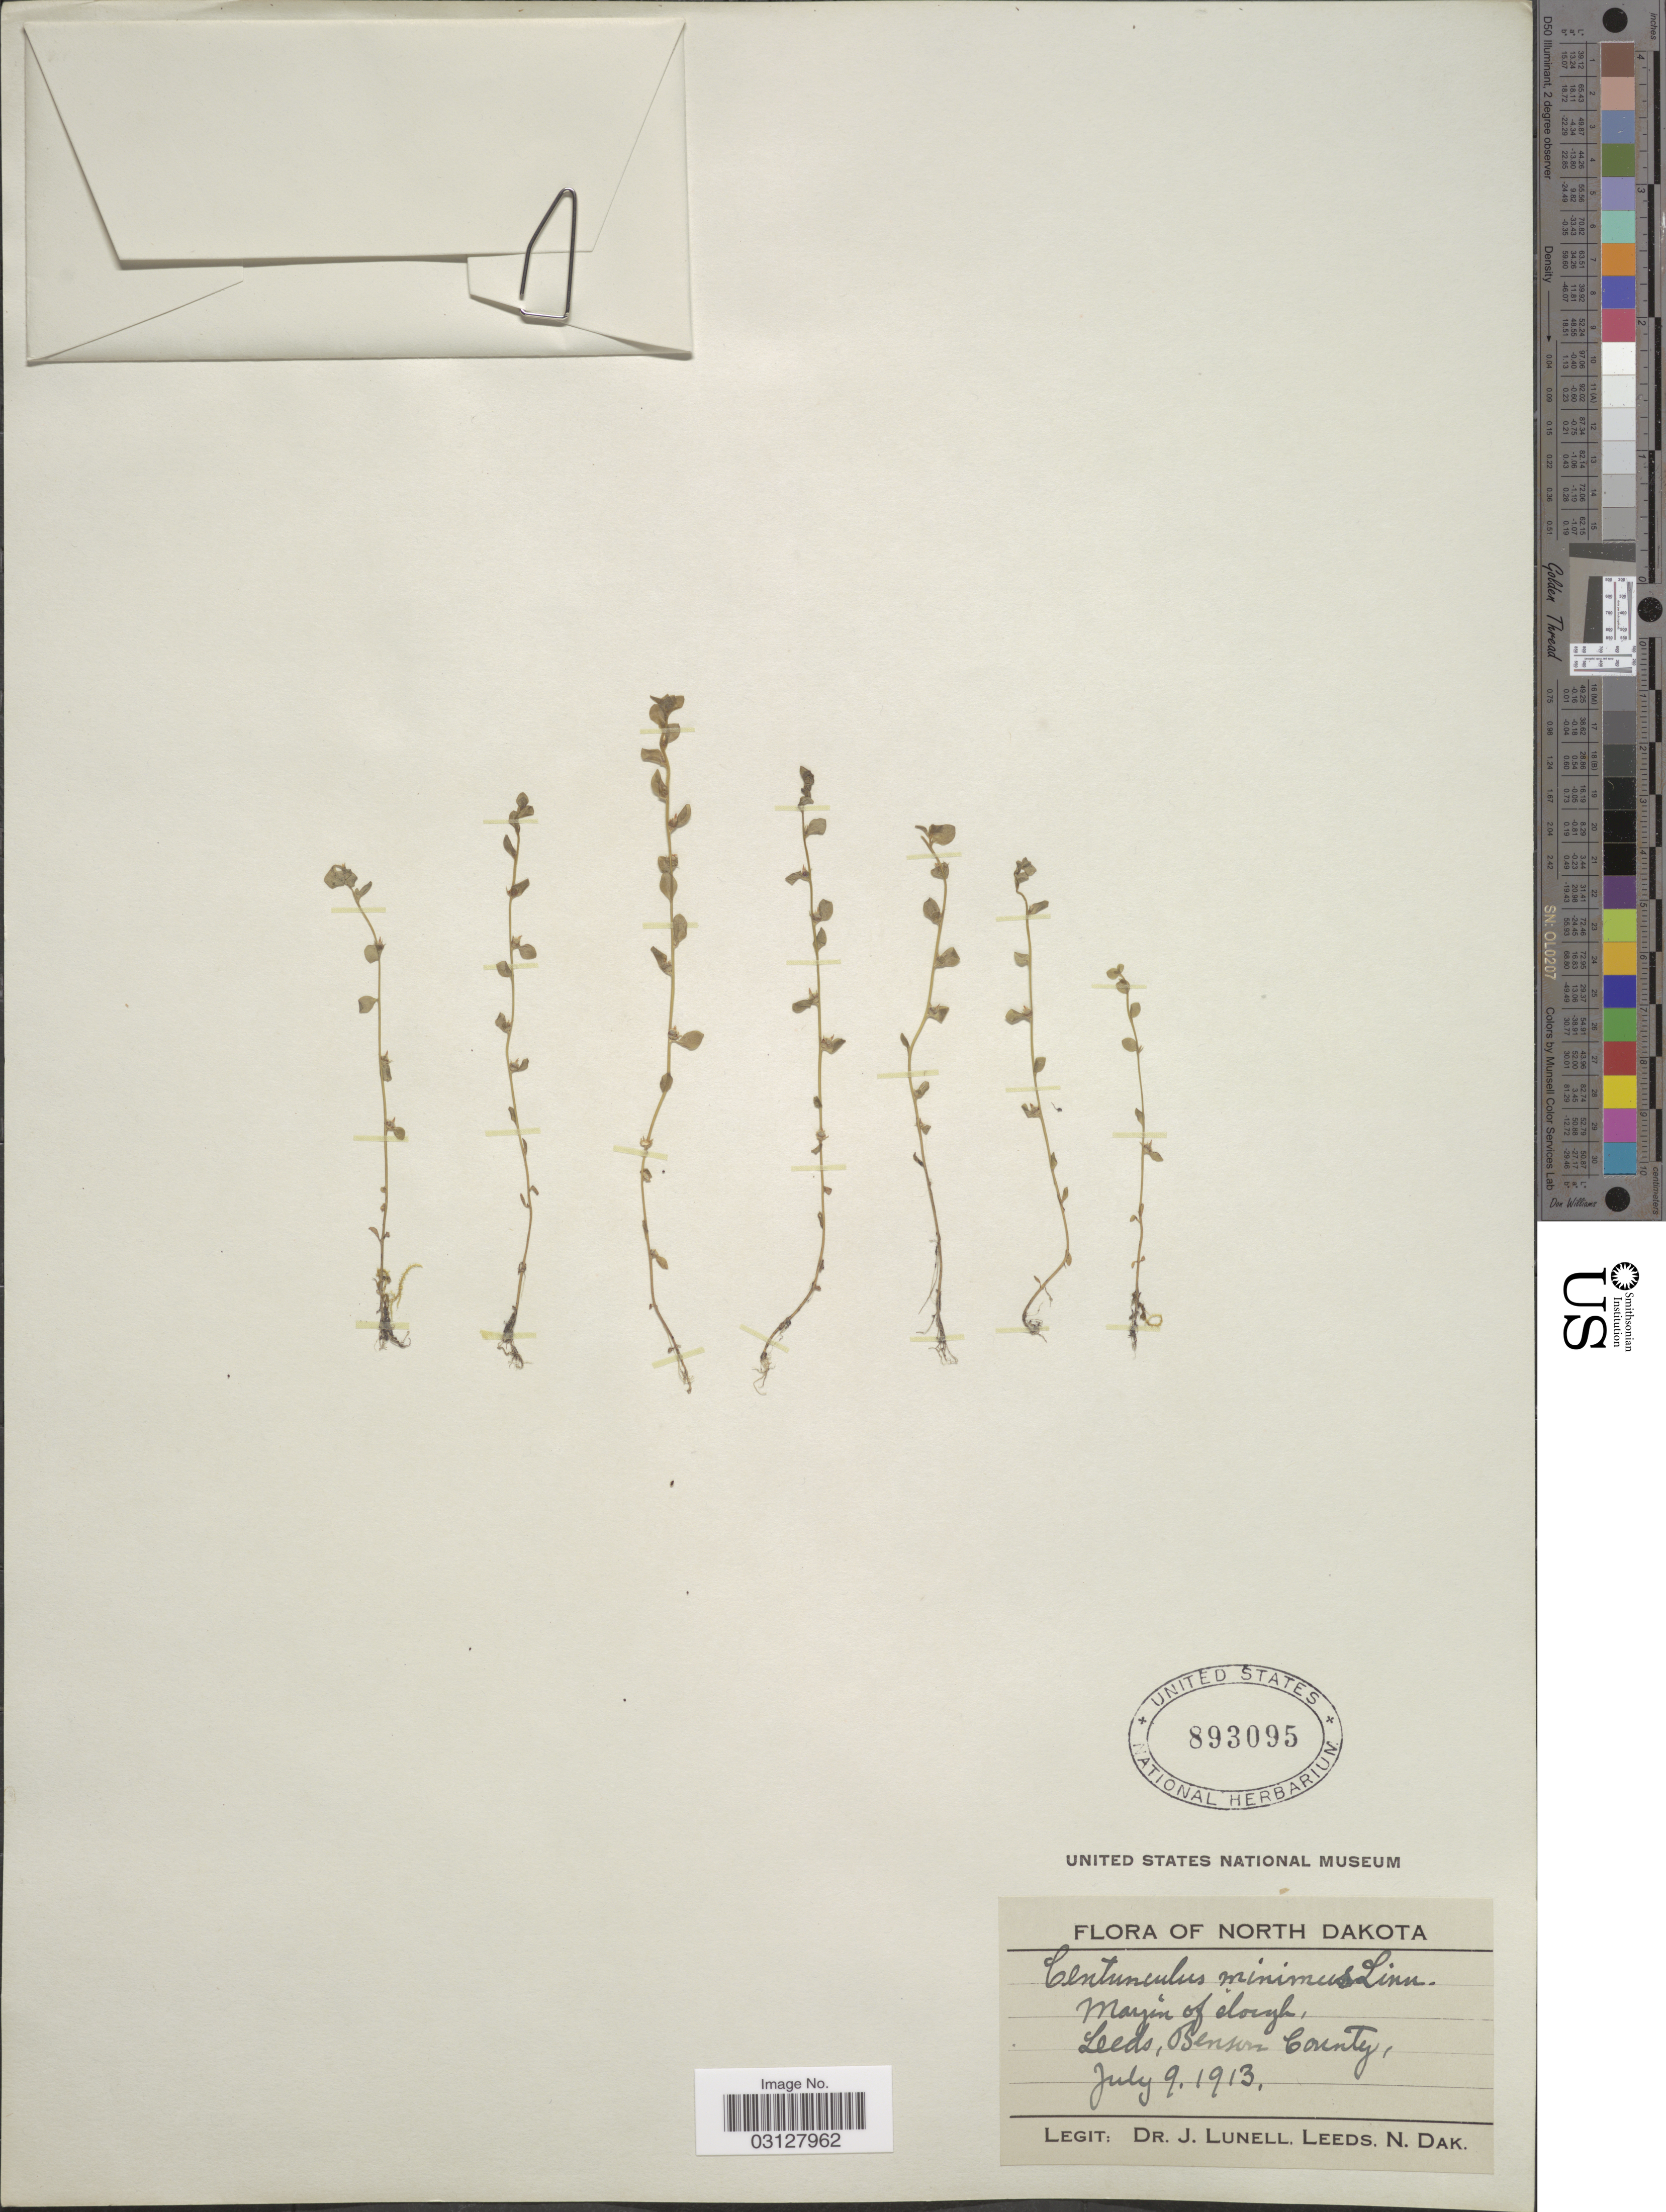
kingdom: Plantae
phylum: Tracheophyta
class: Magnoliopsida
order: Ericales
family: Primulaceae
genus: Centunculus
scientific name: Centunculus minimus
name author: L.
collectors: J. Lunell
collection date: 1913-07-09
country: United States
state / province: North Dakota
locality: Leeds, Benson County.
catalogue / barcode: US 893095